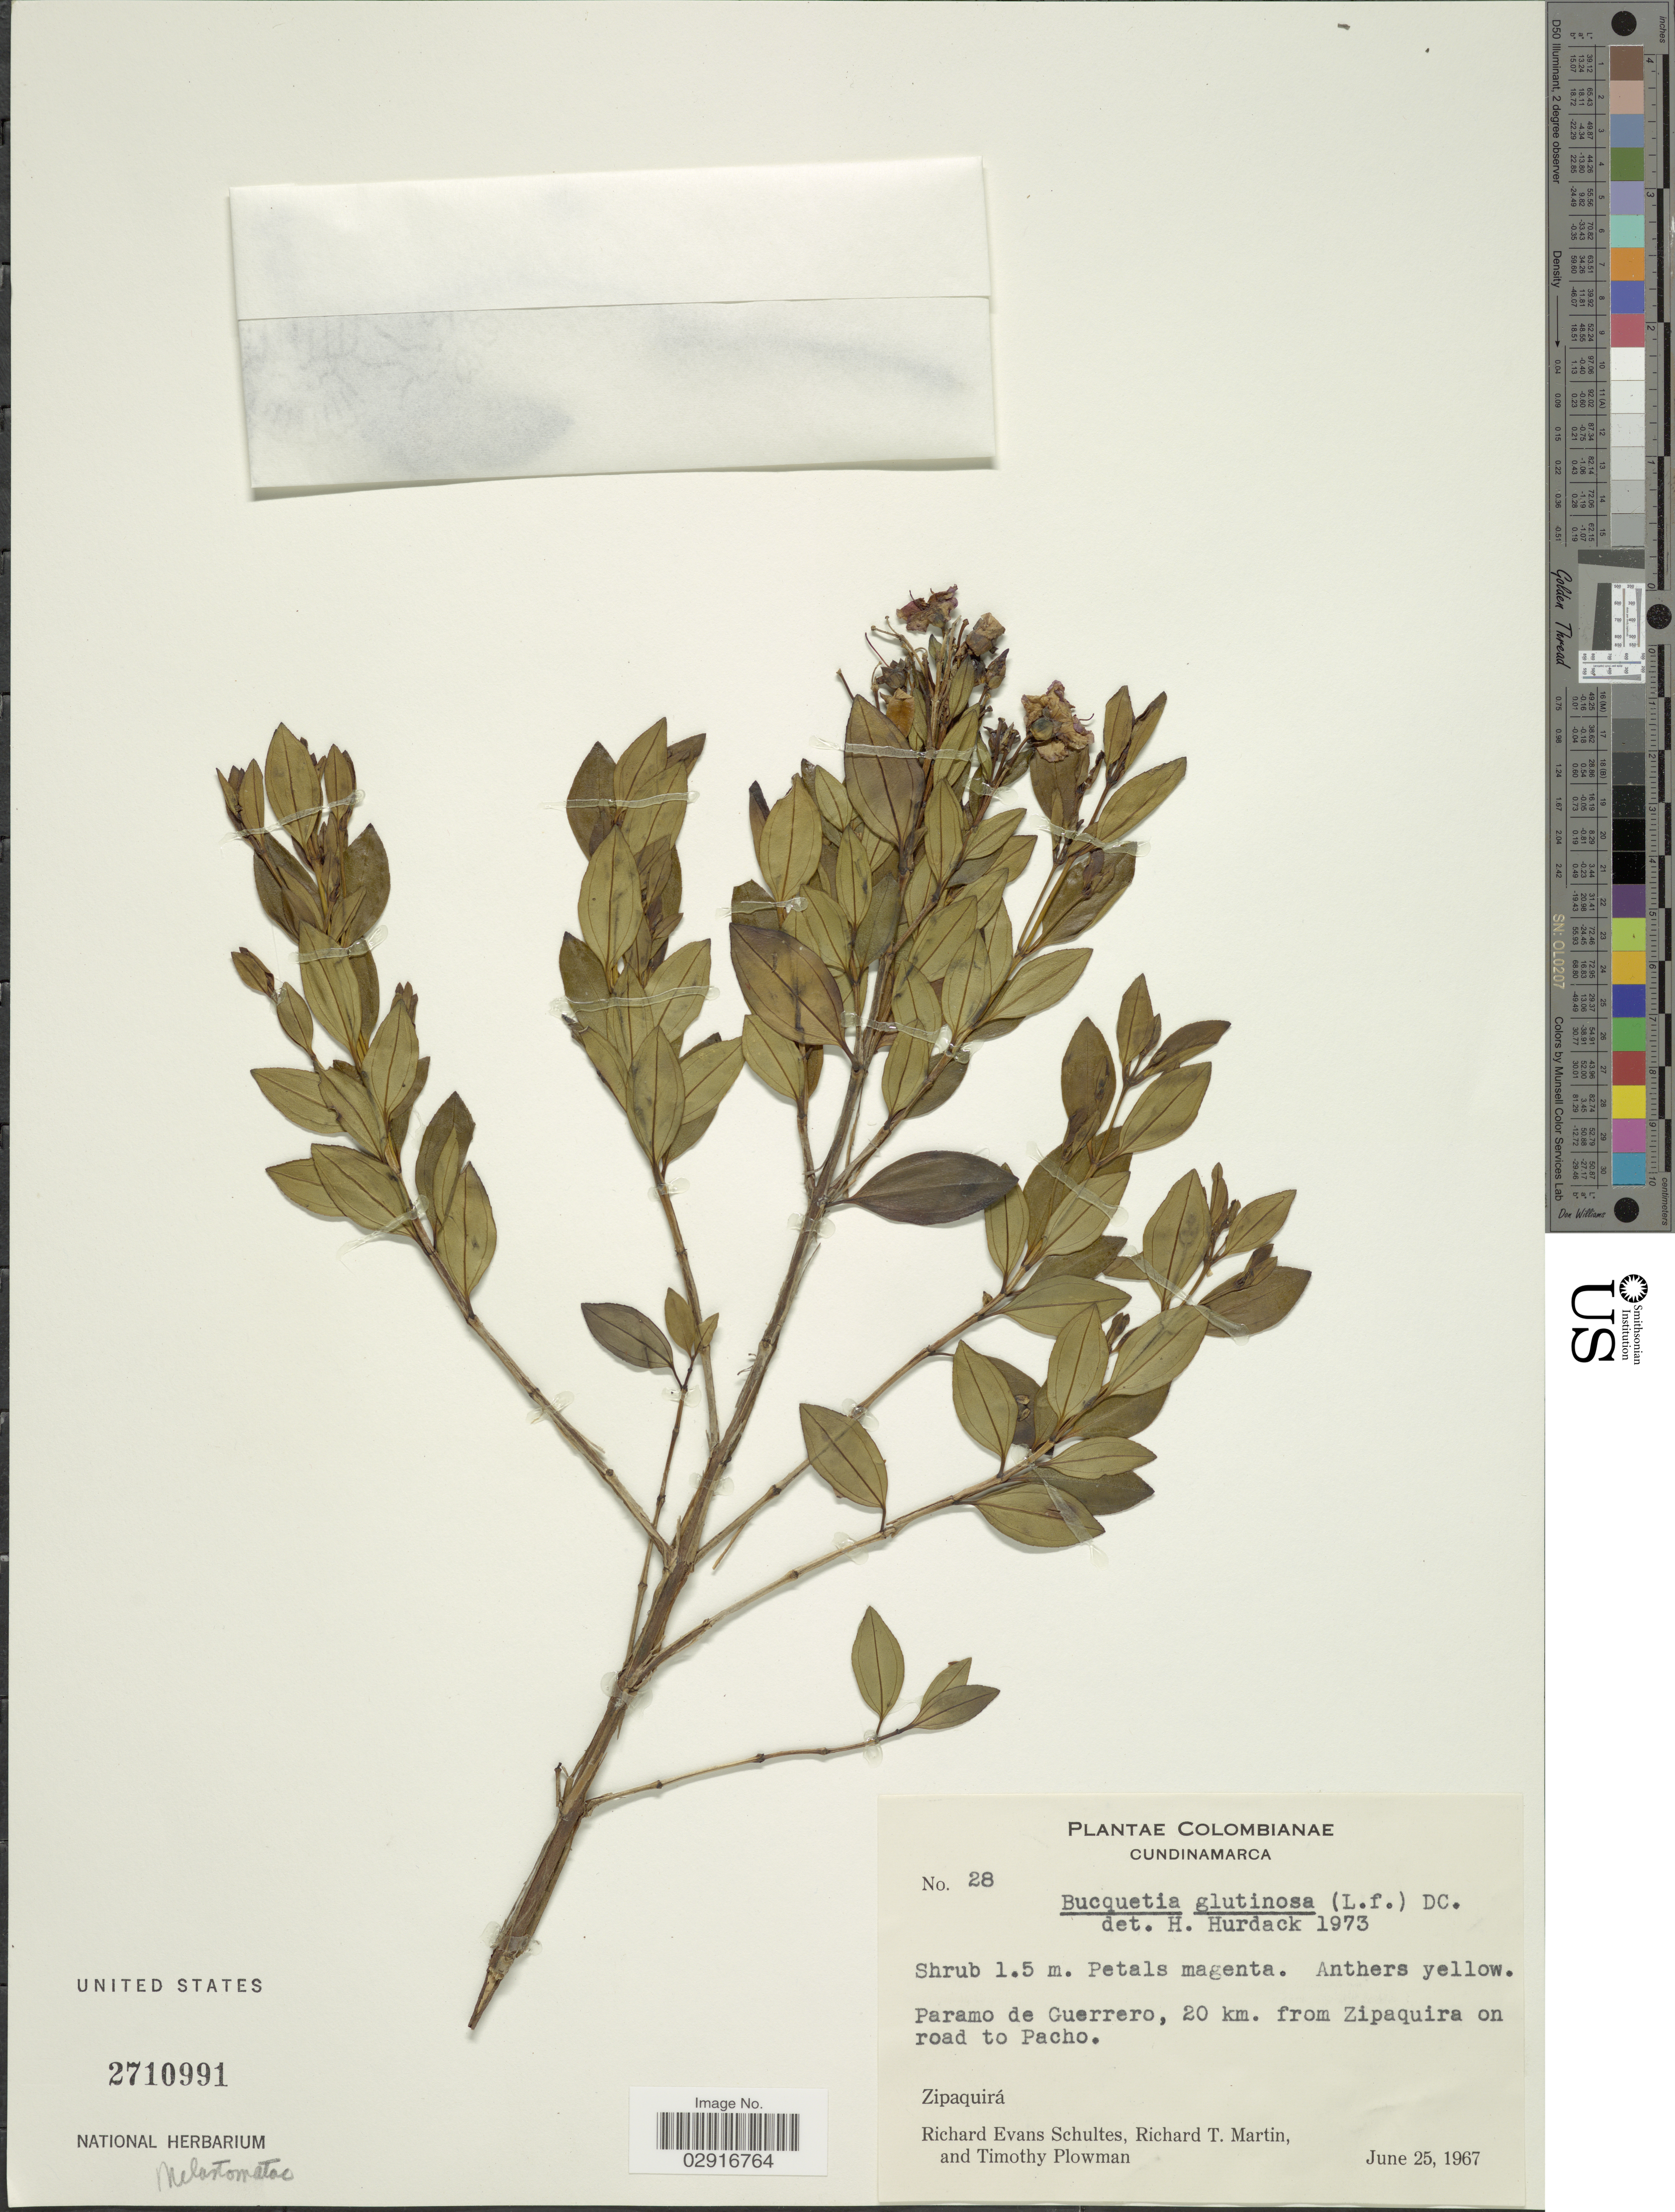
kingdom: Plantae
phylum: Tracheophyta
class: Magnoliopsida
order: Myrtales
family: Melastomataceae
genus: Bucquetia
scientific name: Bucquetia glutinosa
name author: DC.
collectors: R. E. Schultes, R. T. Martin & T. Plowman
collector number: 28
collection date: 1967-06-25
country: Colombia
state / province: Cundinamarca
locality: Paramo de Guerrero, 20 km. from Zipaquira on road to Pacho. Zipaquirá.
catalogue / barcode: US 2710991